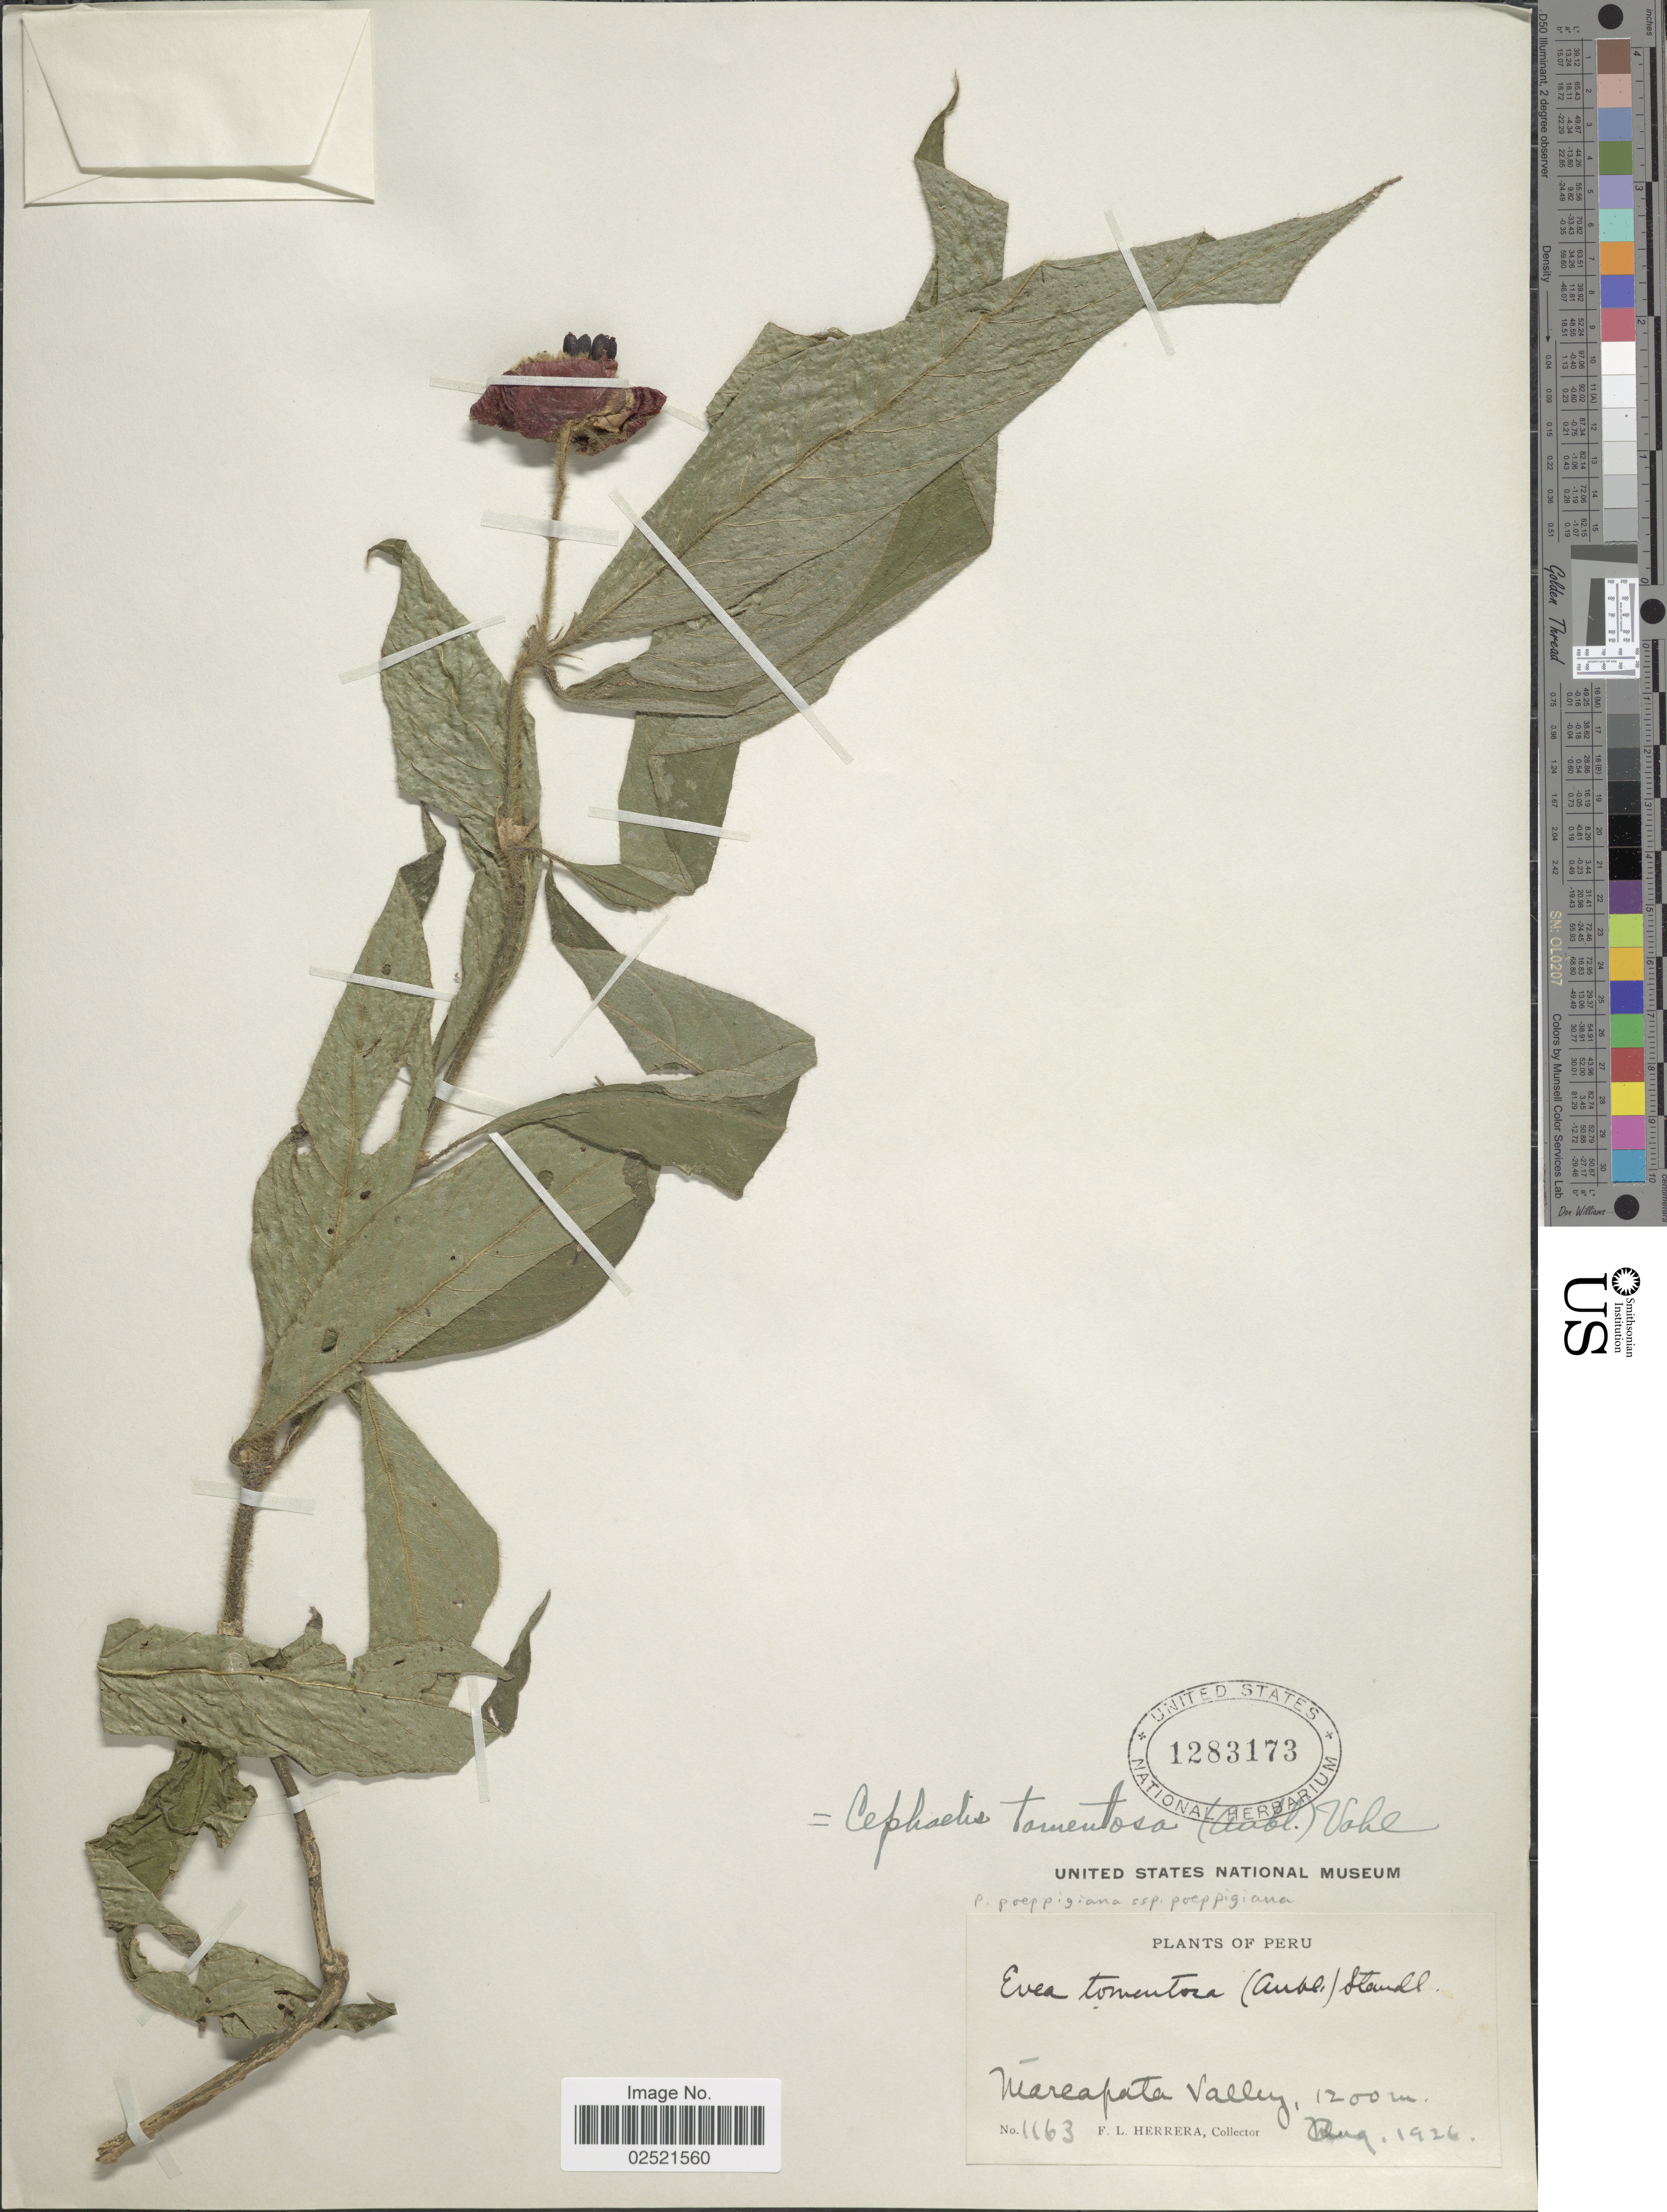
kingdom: Plantae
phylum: Tracheophyta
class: Magnoliopsida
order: Gentianales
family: Rubiaceae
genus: Psychotria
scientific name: Psychotria poeppigiana subsp. poeppigiana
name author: Müll. Arg.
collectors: F. L. Herrera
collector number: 1163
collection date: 1926-08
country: Peru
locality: Marcapata Valley.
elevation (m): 1200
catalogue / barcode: US 1283173